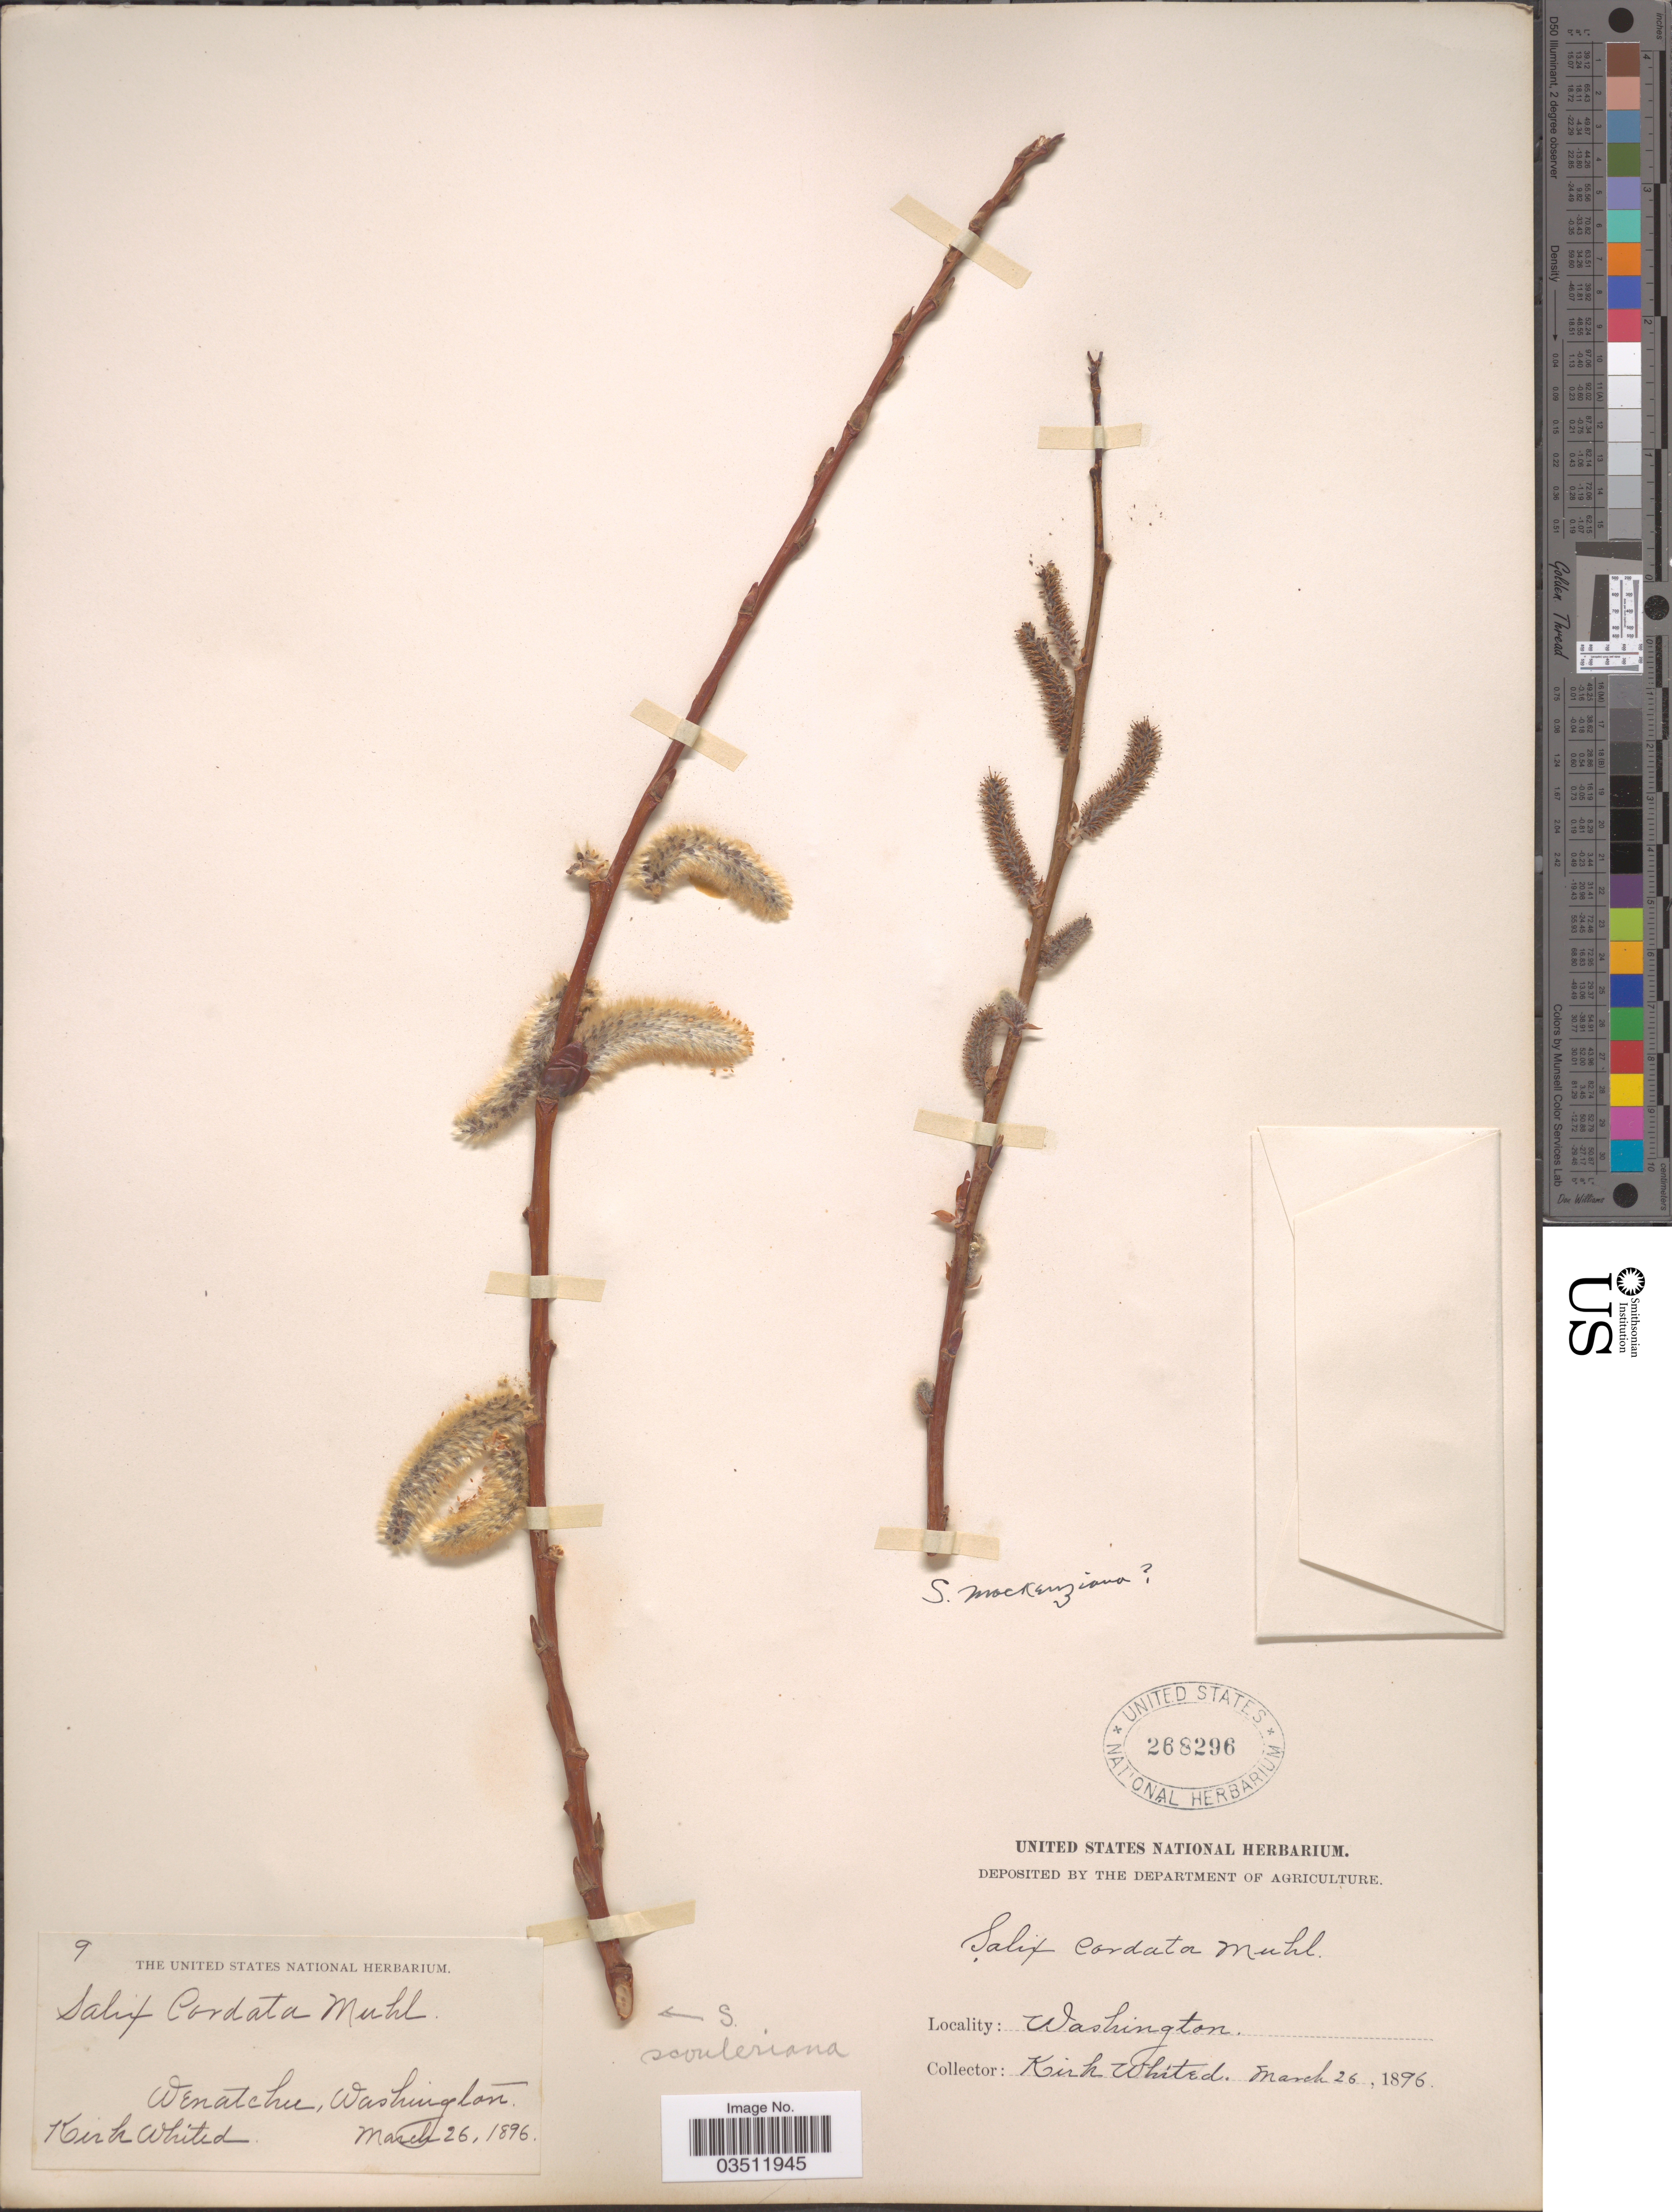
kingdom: Plantae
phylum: Tracheophyta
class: Magnoliopsida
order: Malpighiales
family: Salicaceae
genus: Salix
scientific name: Salix mackenziana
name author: (Hook.) Barratt ex Hook.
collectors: K. Whited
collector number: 9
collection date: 1896-03-26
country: United States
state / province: Washington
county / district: Chelan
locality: Wenatchee.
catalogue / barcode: US 268296